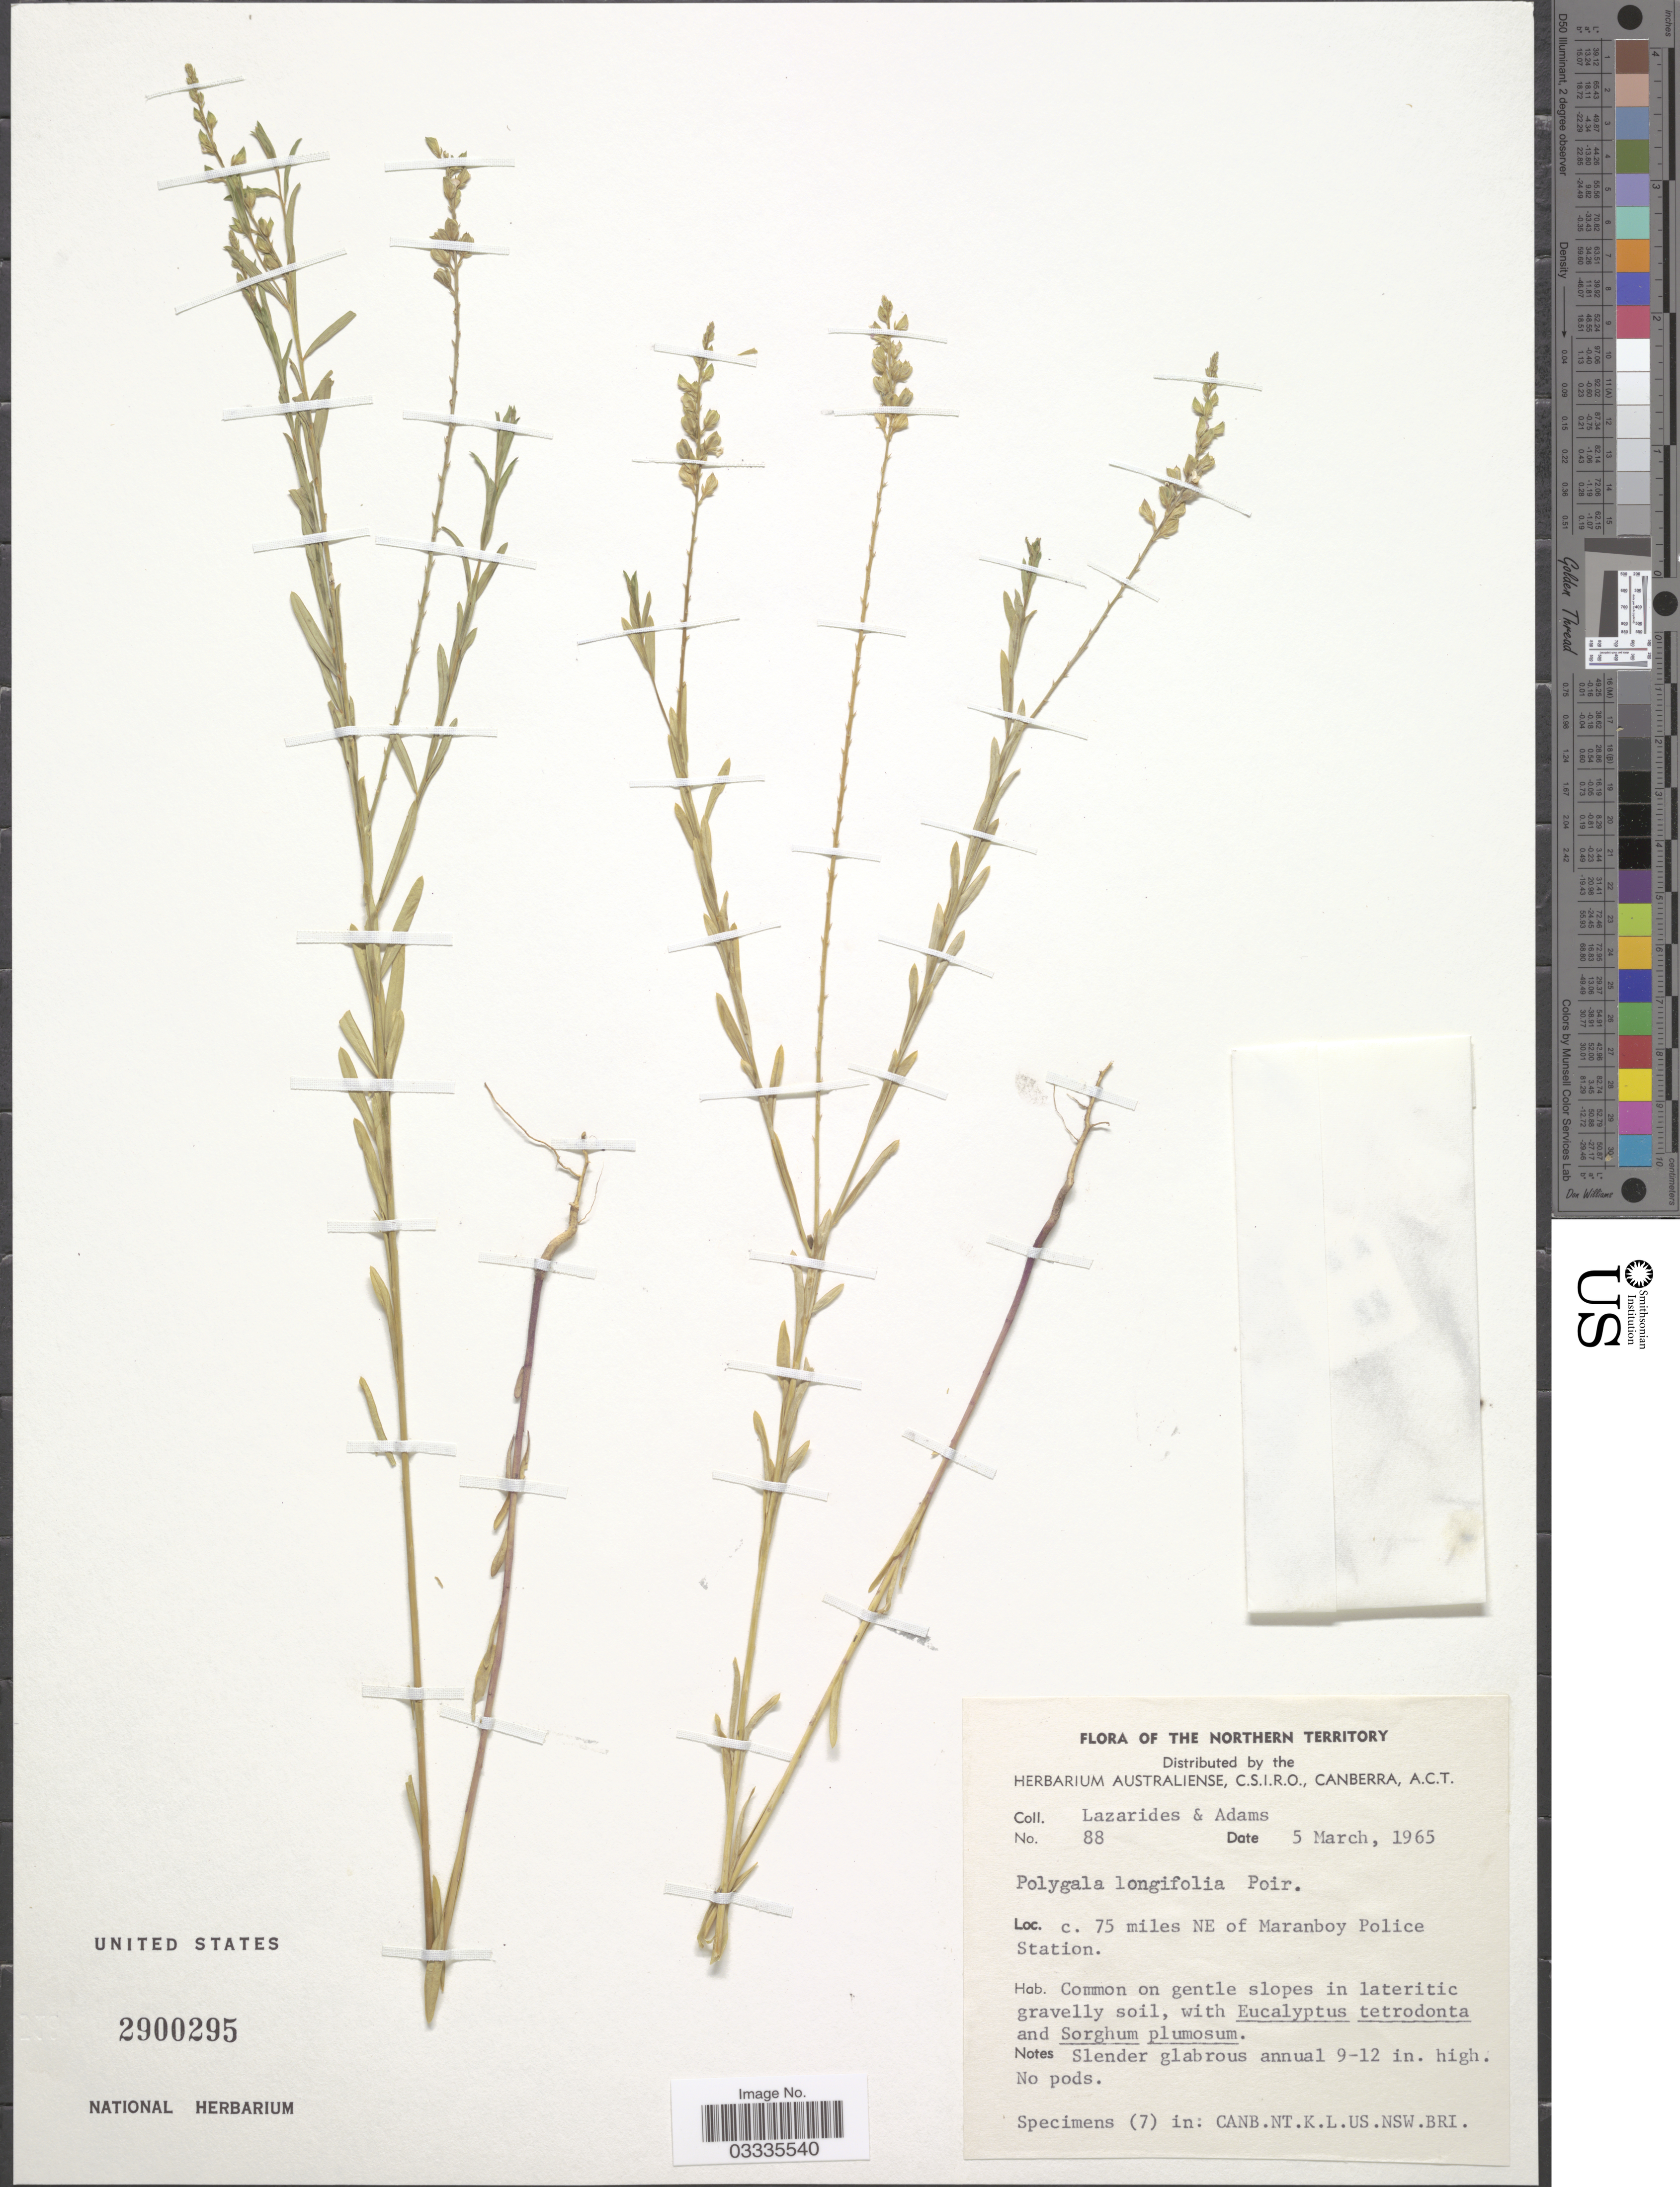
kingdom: Plantae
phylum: Tracheophyta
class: Magnoliopsida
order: Fabales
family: Polygalaceae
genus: Polygala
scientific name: Polygala longifolia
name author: Poir.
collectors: M. Lazarides & Adams, --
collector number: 88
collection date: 1965-03-05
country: Australia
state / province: Northern Territory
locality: C. 75 miles NE of Maranboy Police Station.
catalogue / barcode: US 2900295